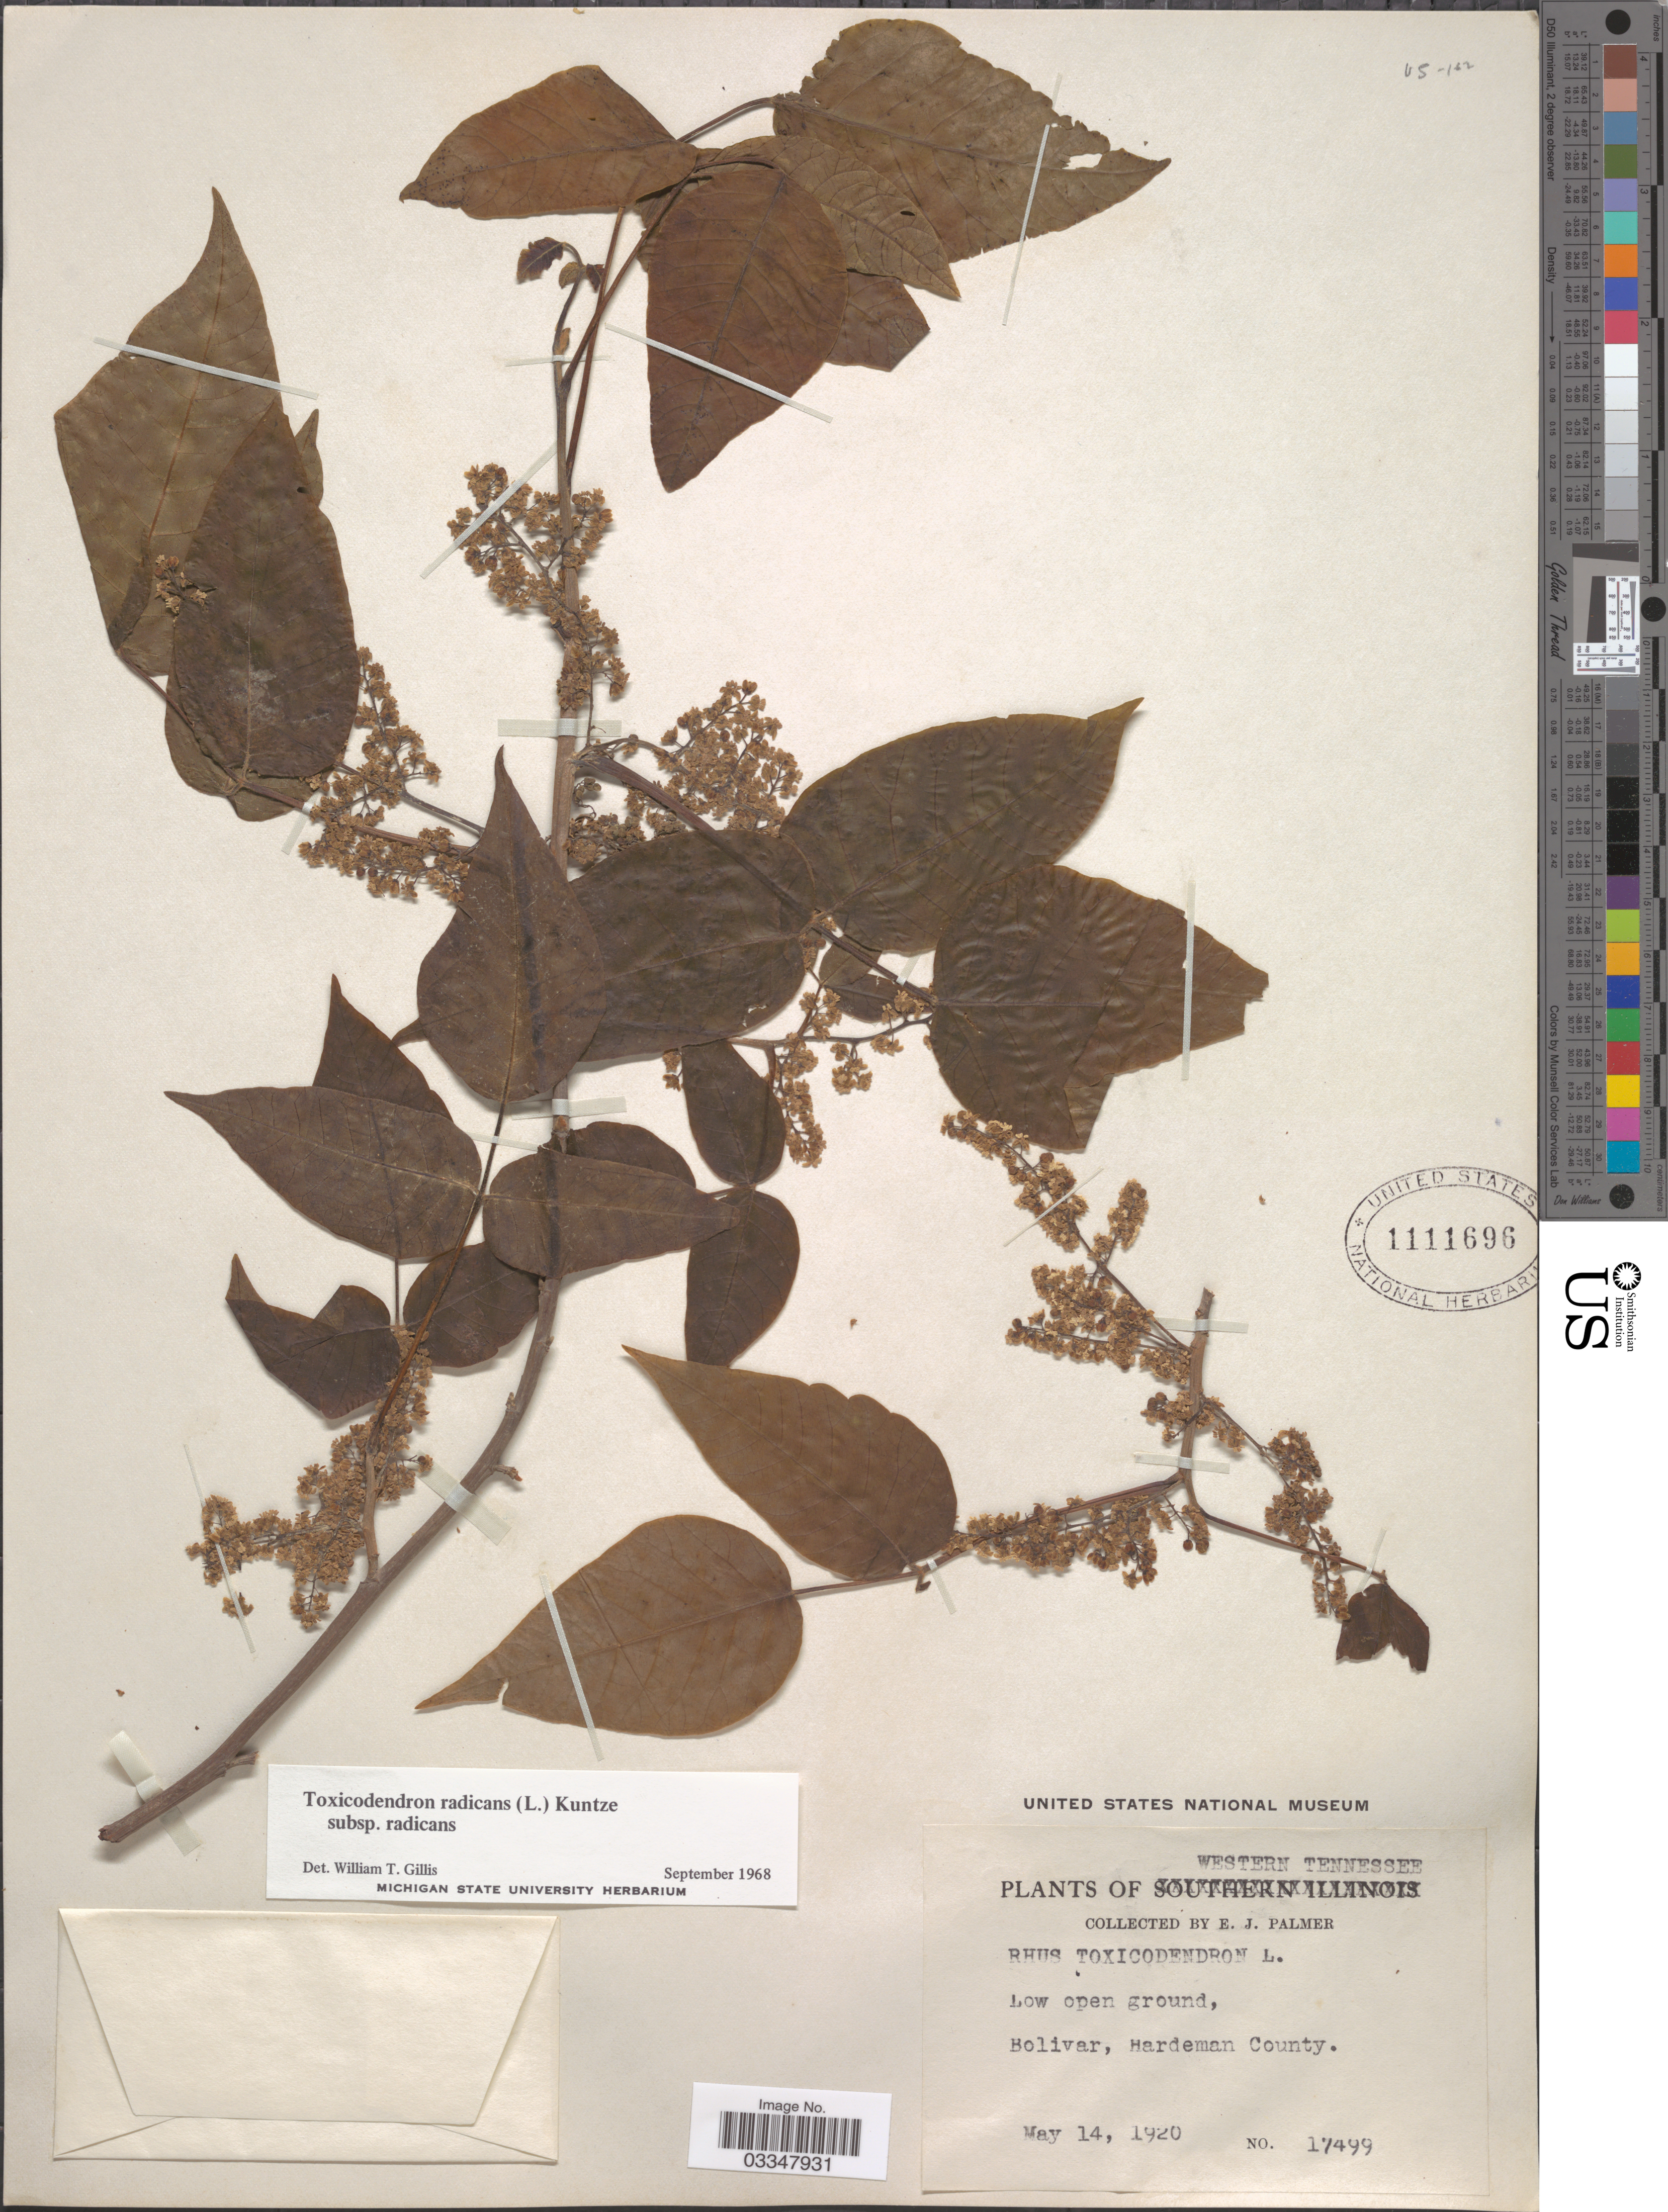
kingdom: Plantae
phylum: Tracheophyta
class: Magnoliopsida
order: Sapindales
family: Anacardiaceae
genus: Toxicodendron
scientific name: Toxicodendron radicans subsp. radicans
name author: (L.) Kuntze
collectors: E. J. Palmer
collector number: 17499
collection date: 1920-05-14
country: United States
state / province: Tennessee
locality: Western Tennessee. Bolivar, Hardeman County.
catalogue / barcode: US 1111696